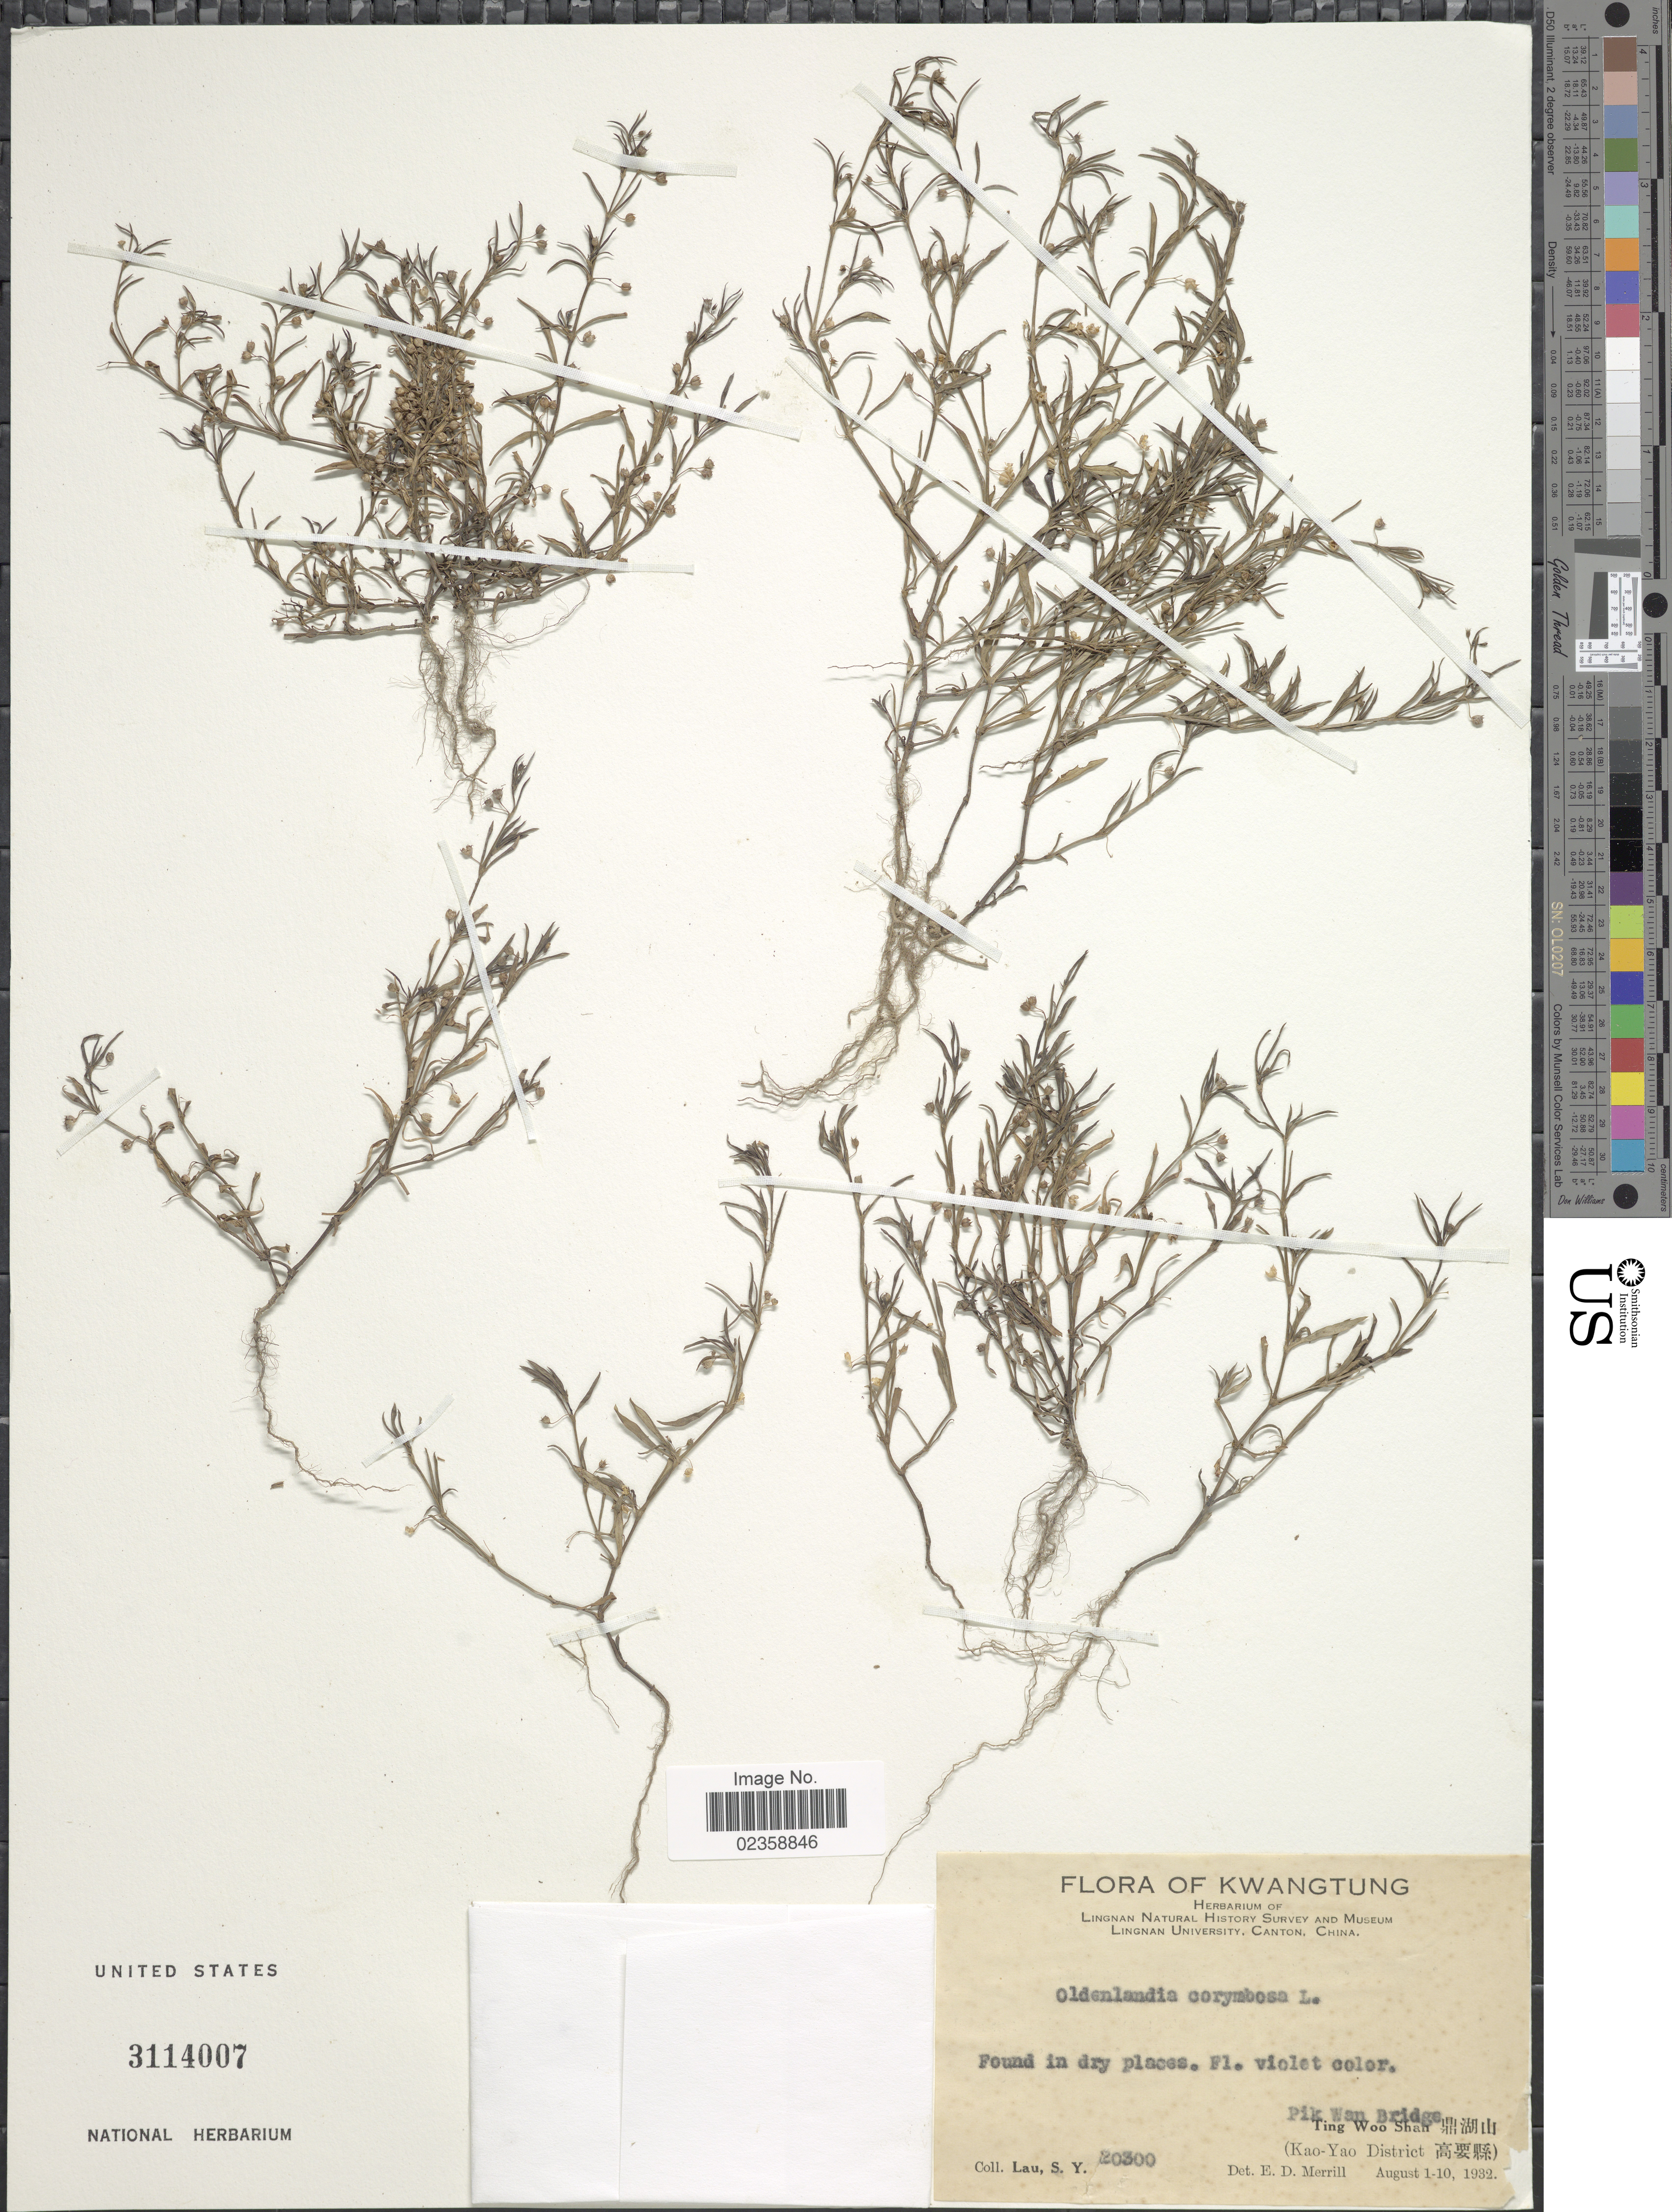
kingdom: Plantae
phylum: Tracheophyta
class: Magnoliopsida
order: Gentianales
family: Rubiaceae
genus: Oldenlandia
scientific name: Oldenlandia corymbosa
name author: L.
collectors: S. Y. Lau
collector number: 20300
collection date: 1932-08-01/1932-08-10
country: China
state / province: Guangdong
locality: Kwangtung. Pik Wan Bridge. Ting Woo Shan. (Kao-Yao District)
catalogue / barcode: US 3114007